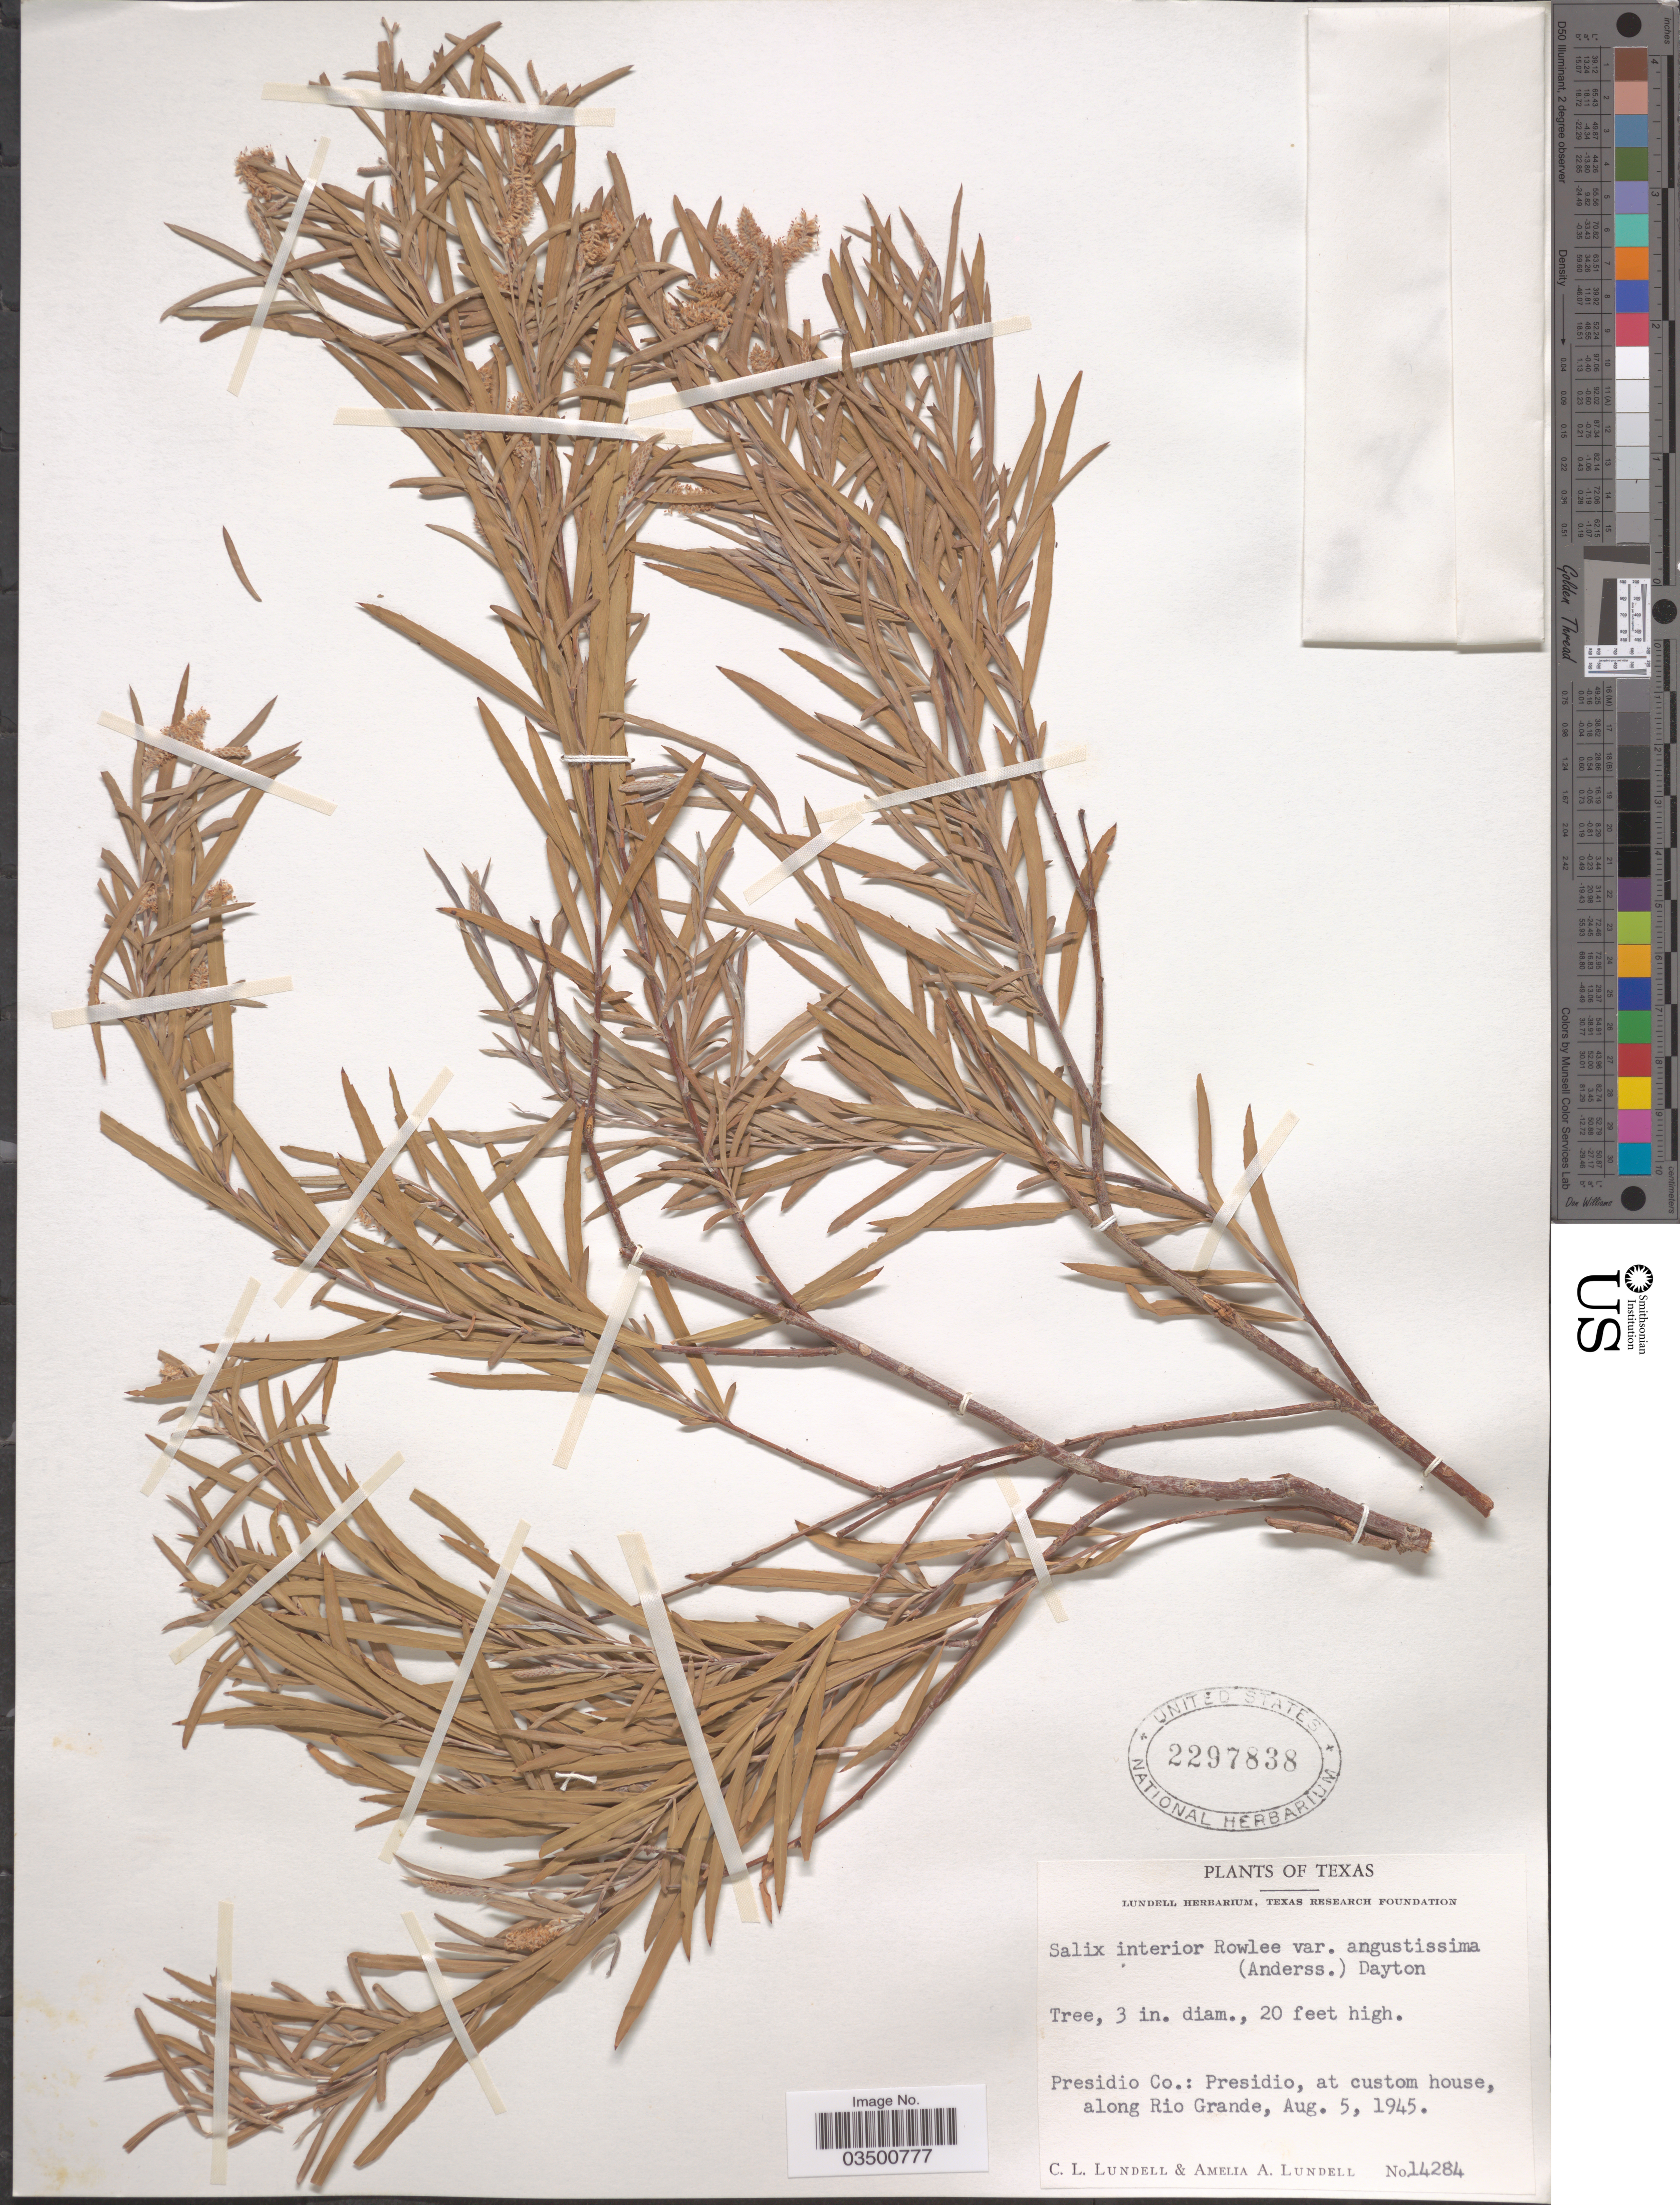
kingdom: Plantae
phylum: Tracheophyta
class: Magnoliopsida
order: Malpighiales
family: Salicaceae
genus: Salix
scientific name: Salix interior var. angustissima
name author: (Andersson) Dayton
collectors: C. L. Lundell & A. A. Lundell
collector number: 14284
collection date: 1945-08-05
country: United States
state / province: Texas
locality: Presidio Co.: Presidio, at custom house, along Rio Grande.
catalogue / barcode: US 2297838